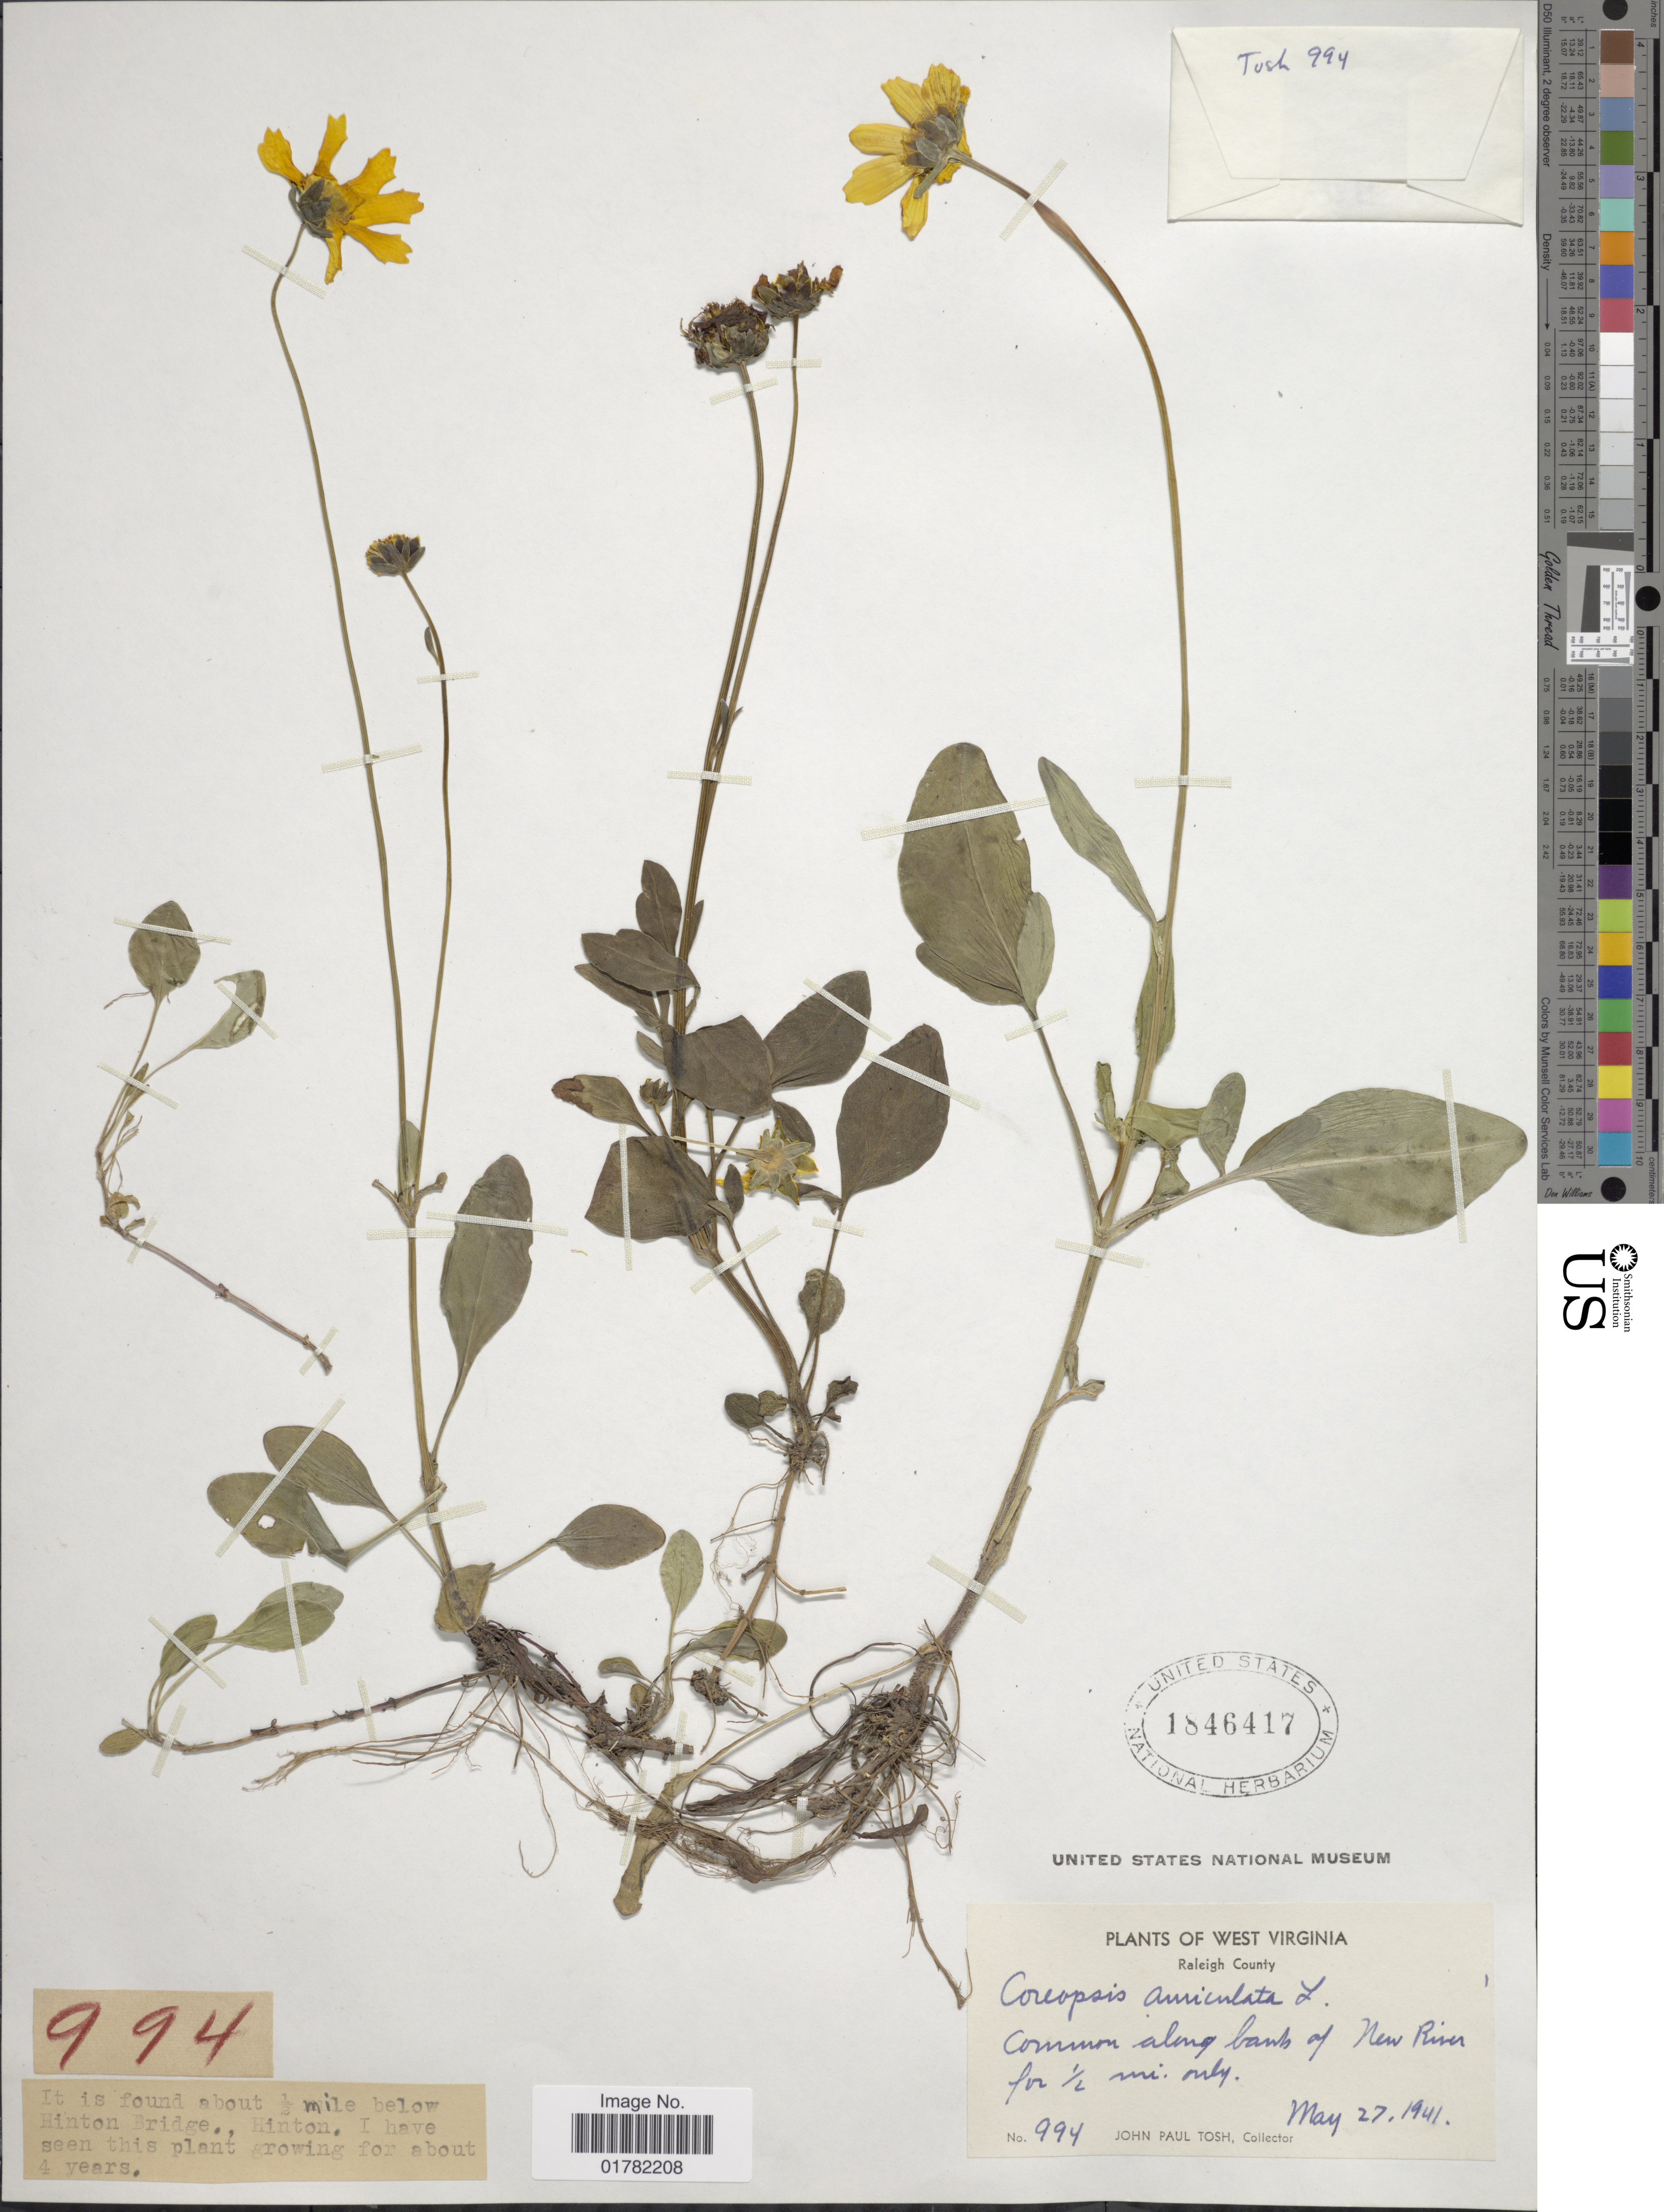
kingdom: Plantae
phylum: Tracheophyta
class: Magnoliopsida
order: Asterales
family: Asteraceae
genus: Coreopsis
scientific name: Coreopsis auriculata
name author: L.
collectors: J. Tosh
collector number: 994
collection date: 1941-05-27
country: United States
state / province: West Virginia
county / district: Raleigh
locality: Raleigh County, Common along banks of New River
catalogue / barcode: US 1846417